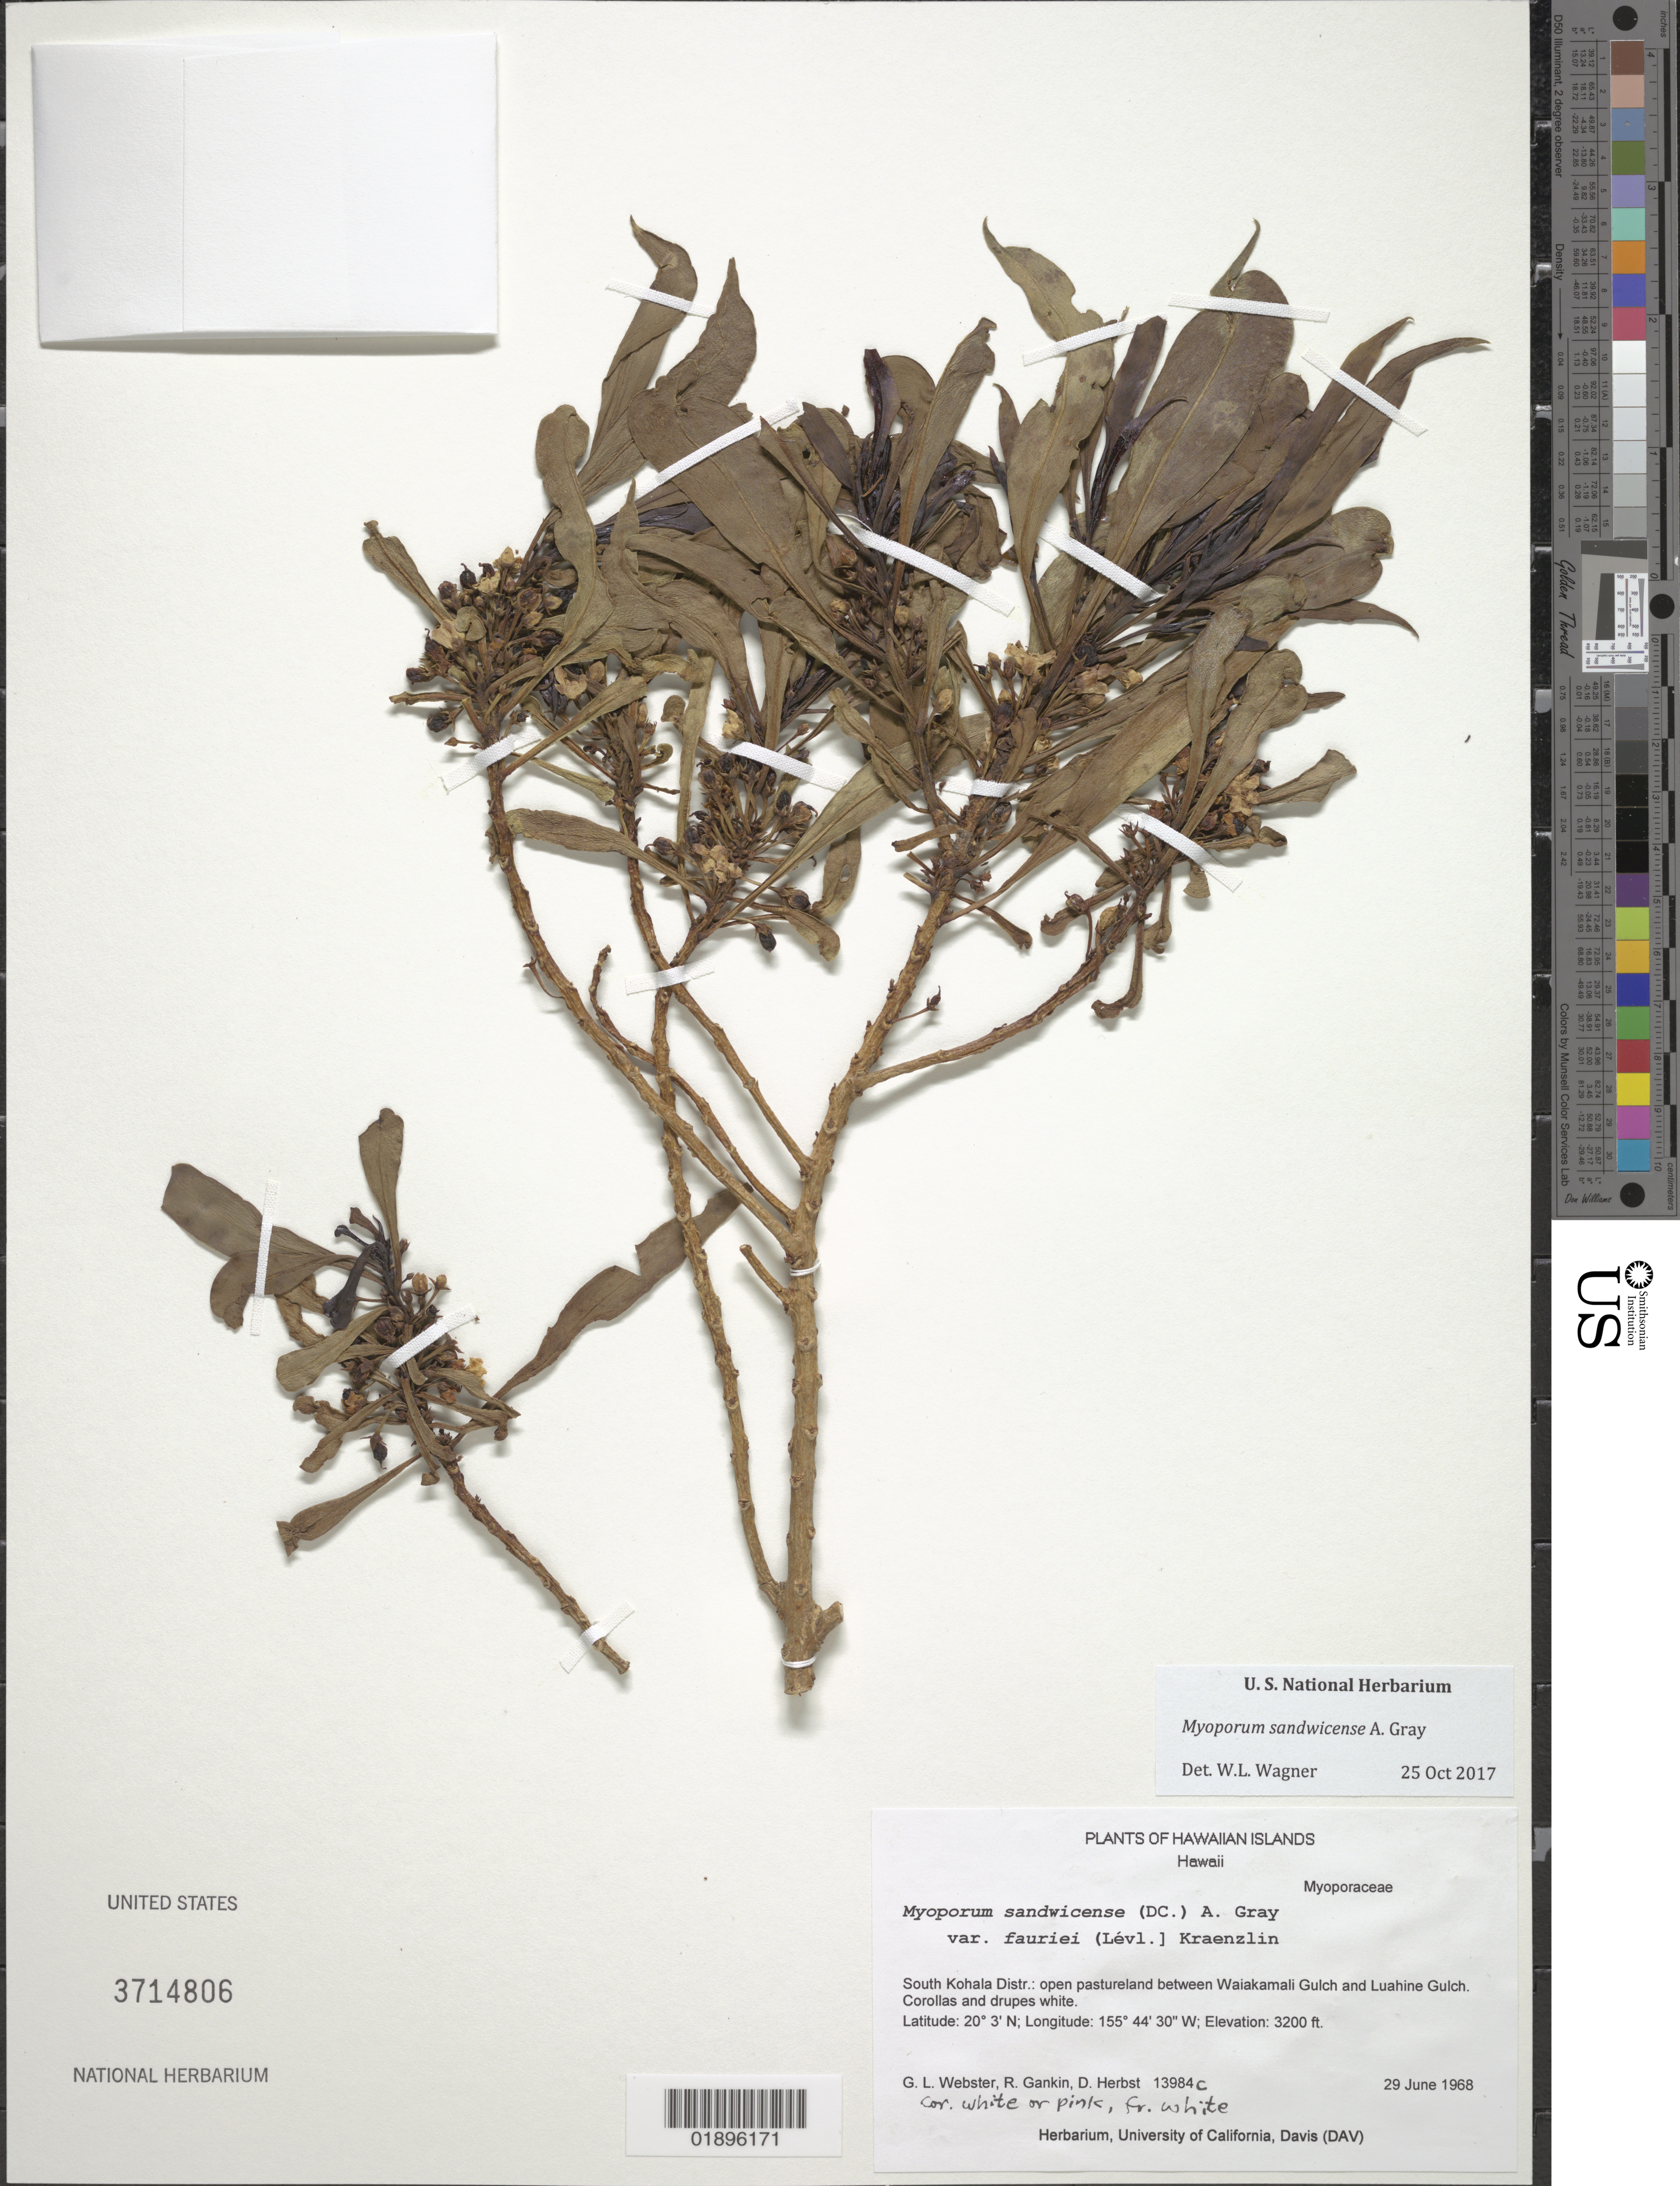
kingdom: Plantae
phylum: Tracheophyta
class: Magnoliopsida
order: Lamiales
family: Scrophulariaceae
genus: Myoporum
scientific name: Myoporum sandwicense subsp. sandwicense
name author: A. Gray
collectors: G. L. Webster, R. Gankin & D. R. Herbst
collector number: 13984c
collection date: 1968-06-29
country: United States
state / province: Hawaii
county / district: Hawaii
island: Hawaii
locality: South Kohala District, between Waiakamali Gulch and Luahine Gulch.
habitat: Open pastureland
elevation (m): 975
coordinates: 20 38-39 N, 156 19-21 W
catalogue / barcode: US 3714806